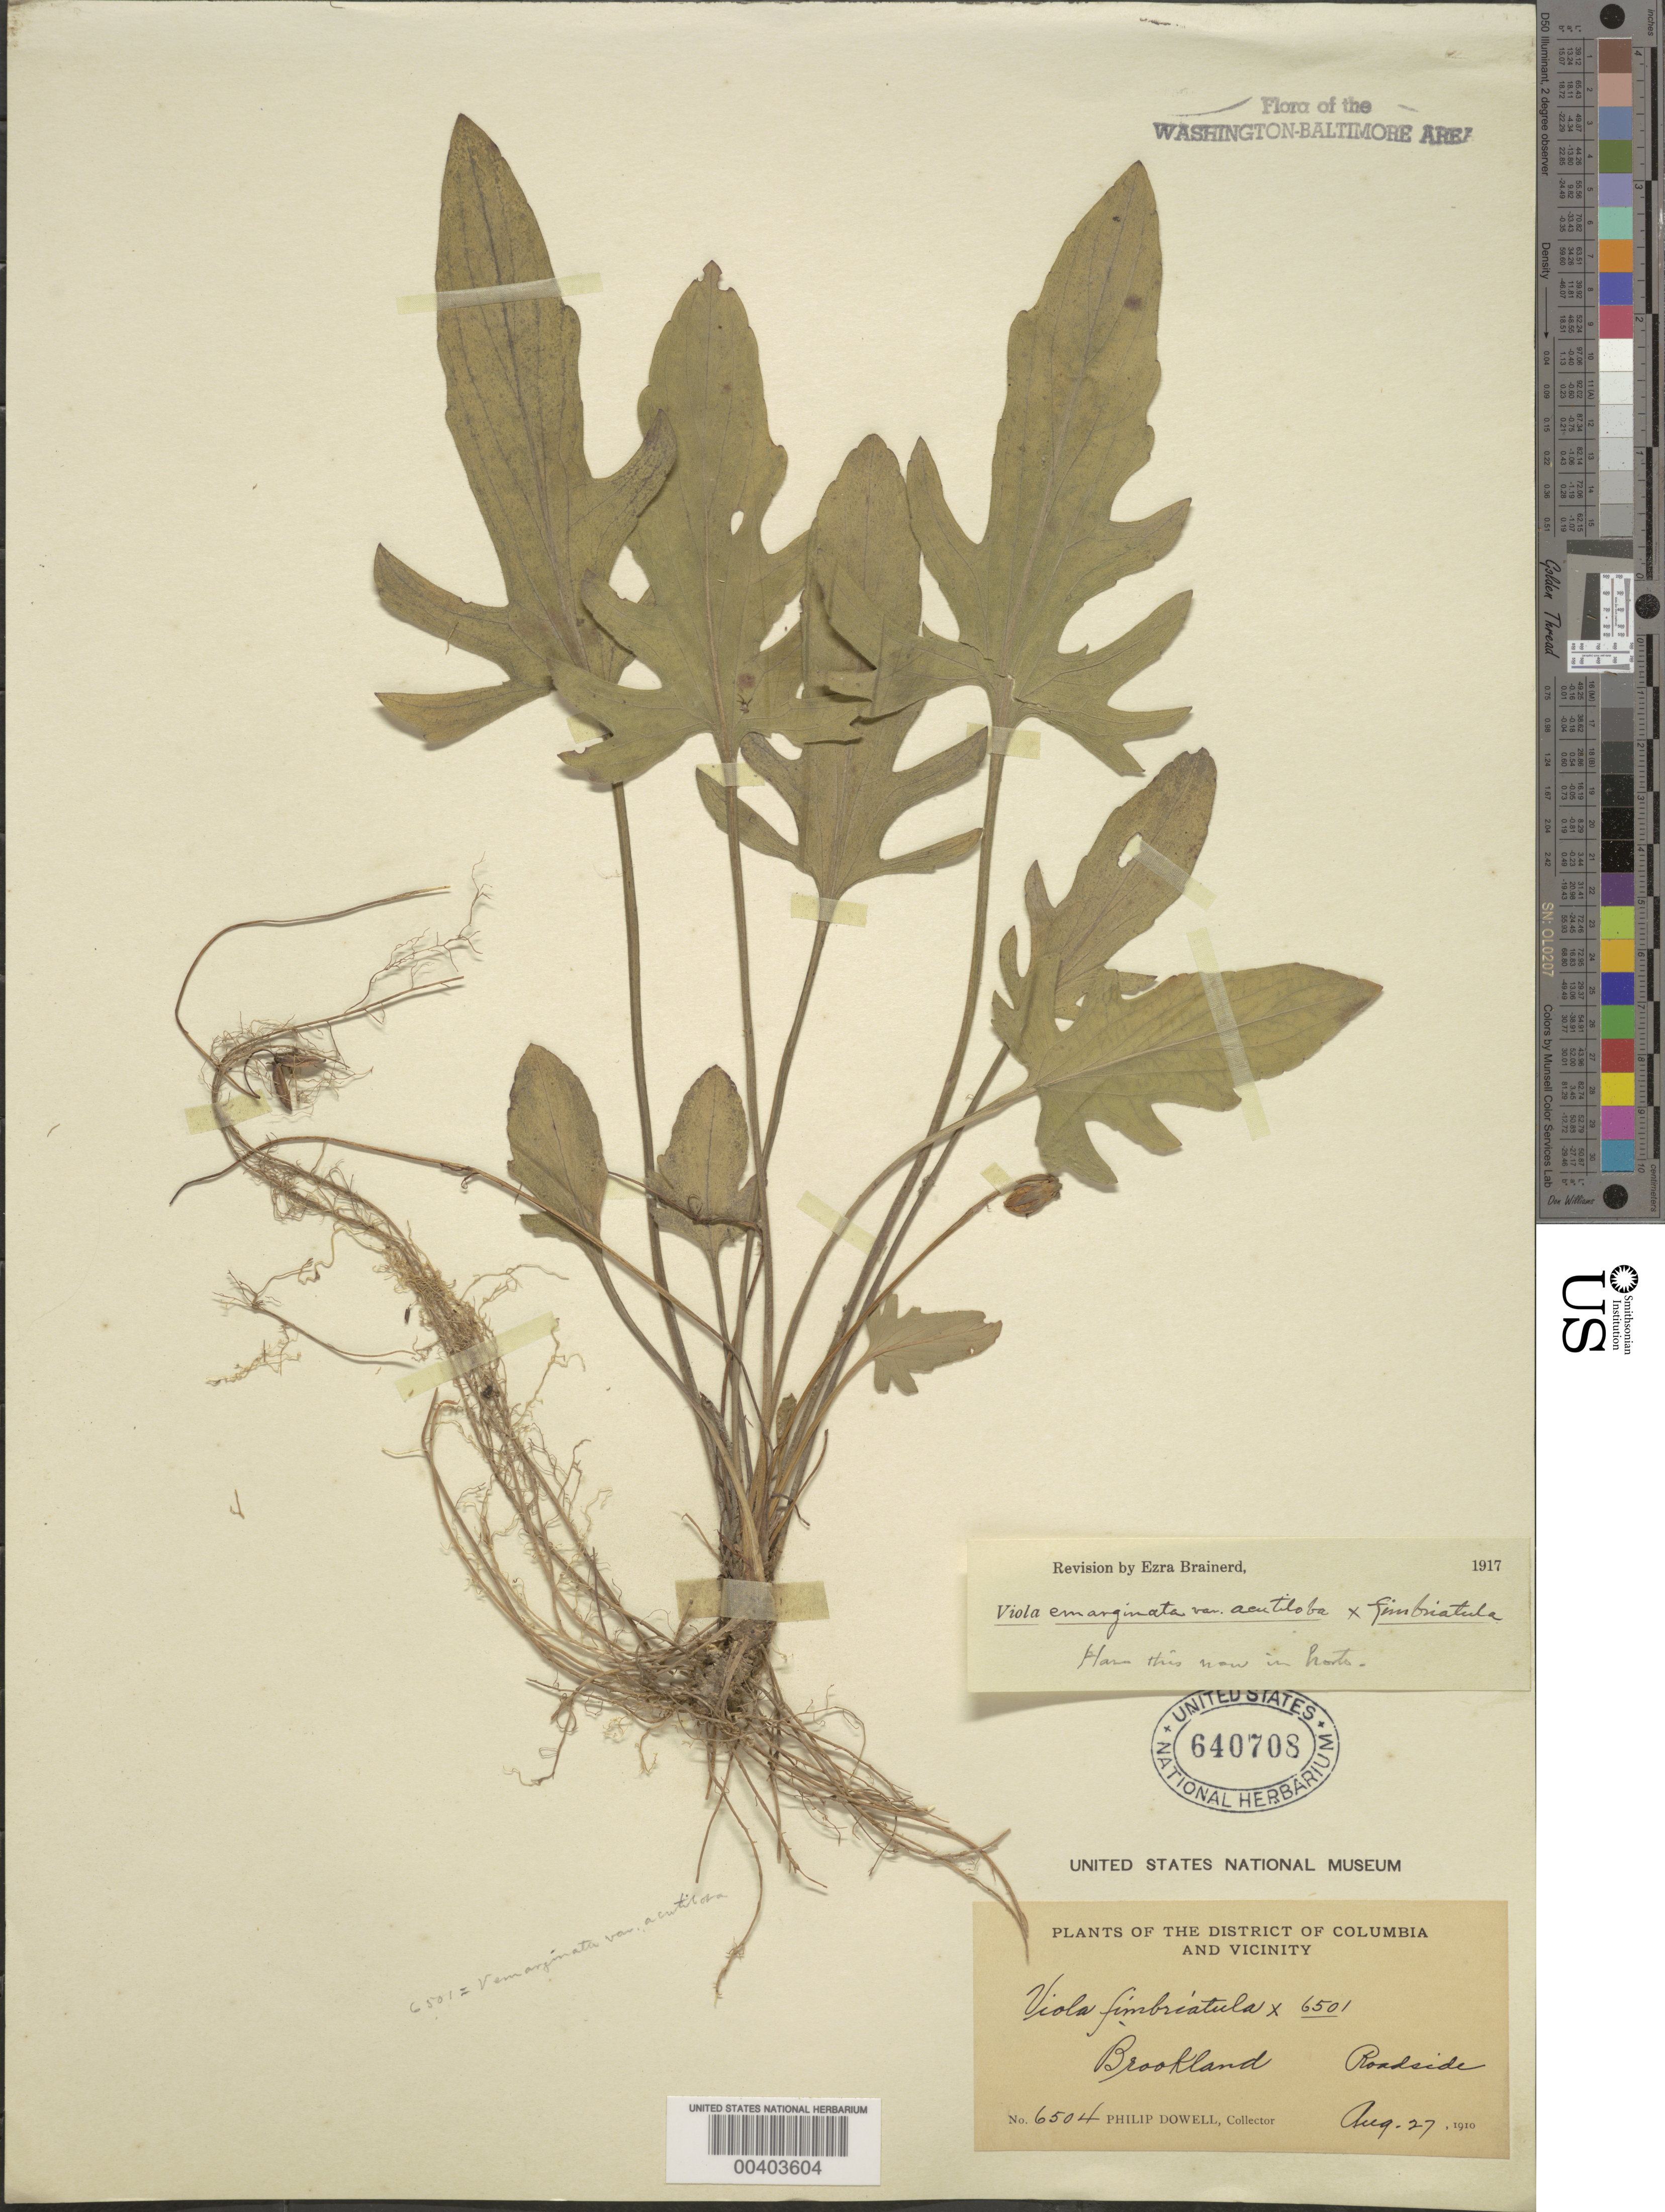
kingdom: Plantae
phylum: Tracheophyta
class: Magnoliopsida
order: Malpighiales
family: Violaceae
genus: Viola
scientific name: Viola sagittata var. sagittata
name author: Aiton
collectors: P. Dowell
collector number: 6504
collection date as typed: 27 Aug 1910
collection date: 1910-08-27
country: United States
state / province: District of Columbia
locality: Brookland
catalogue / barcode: US 640708